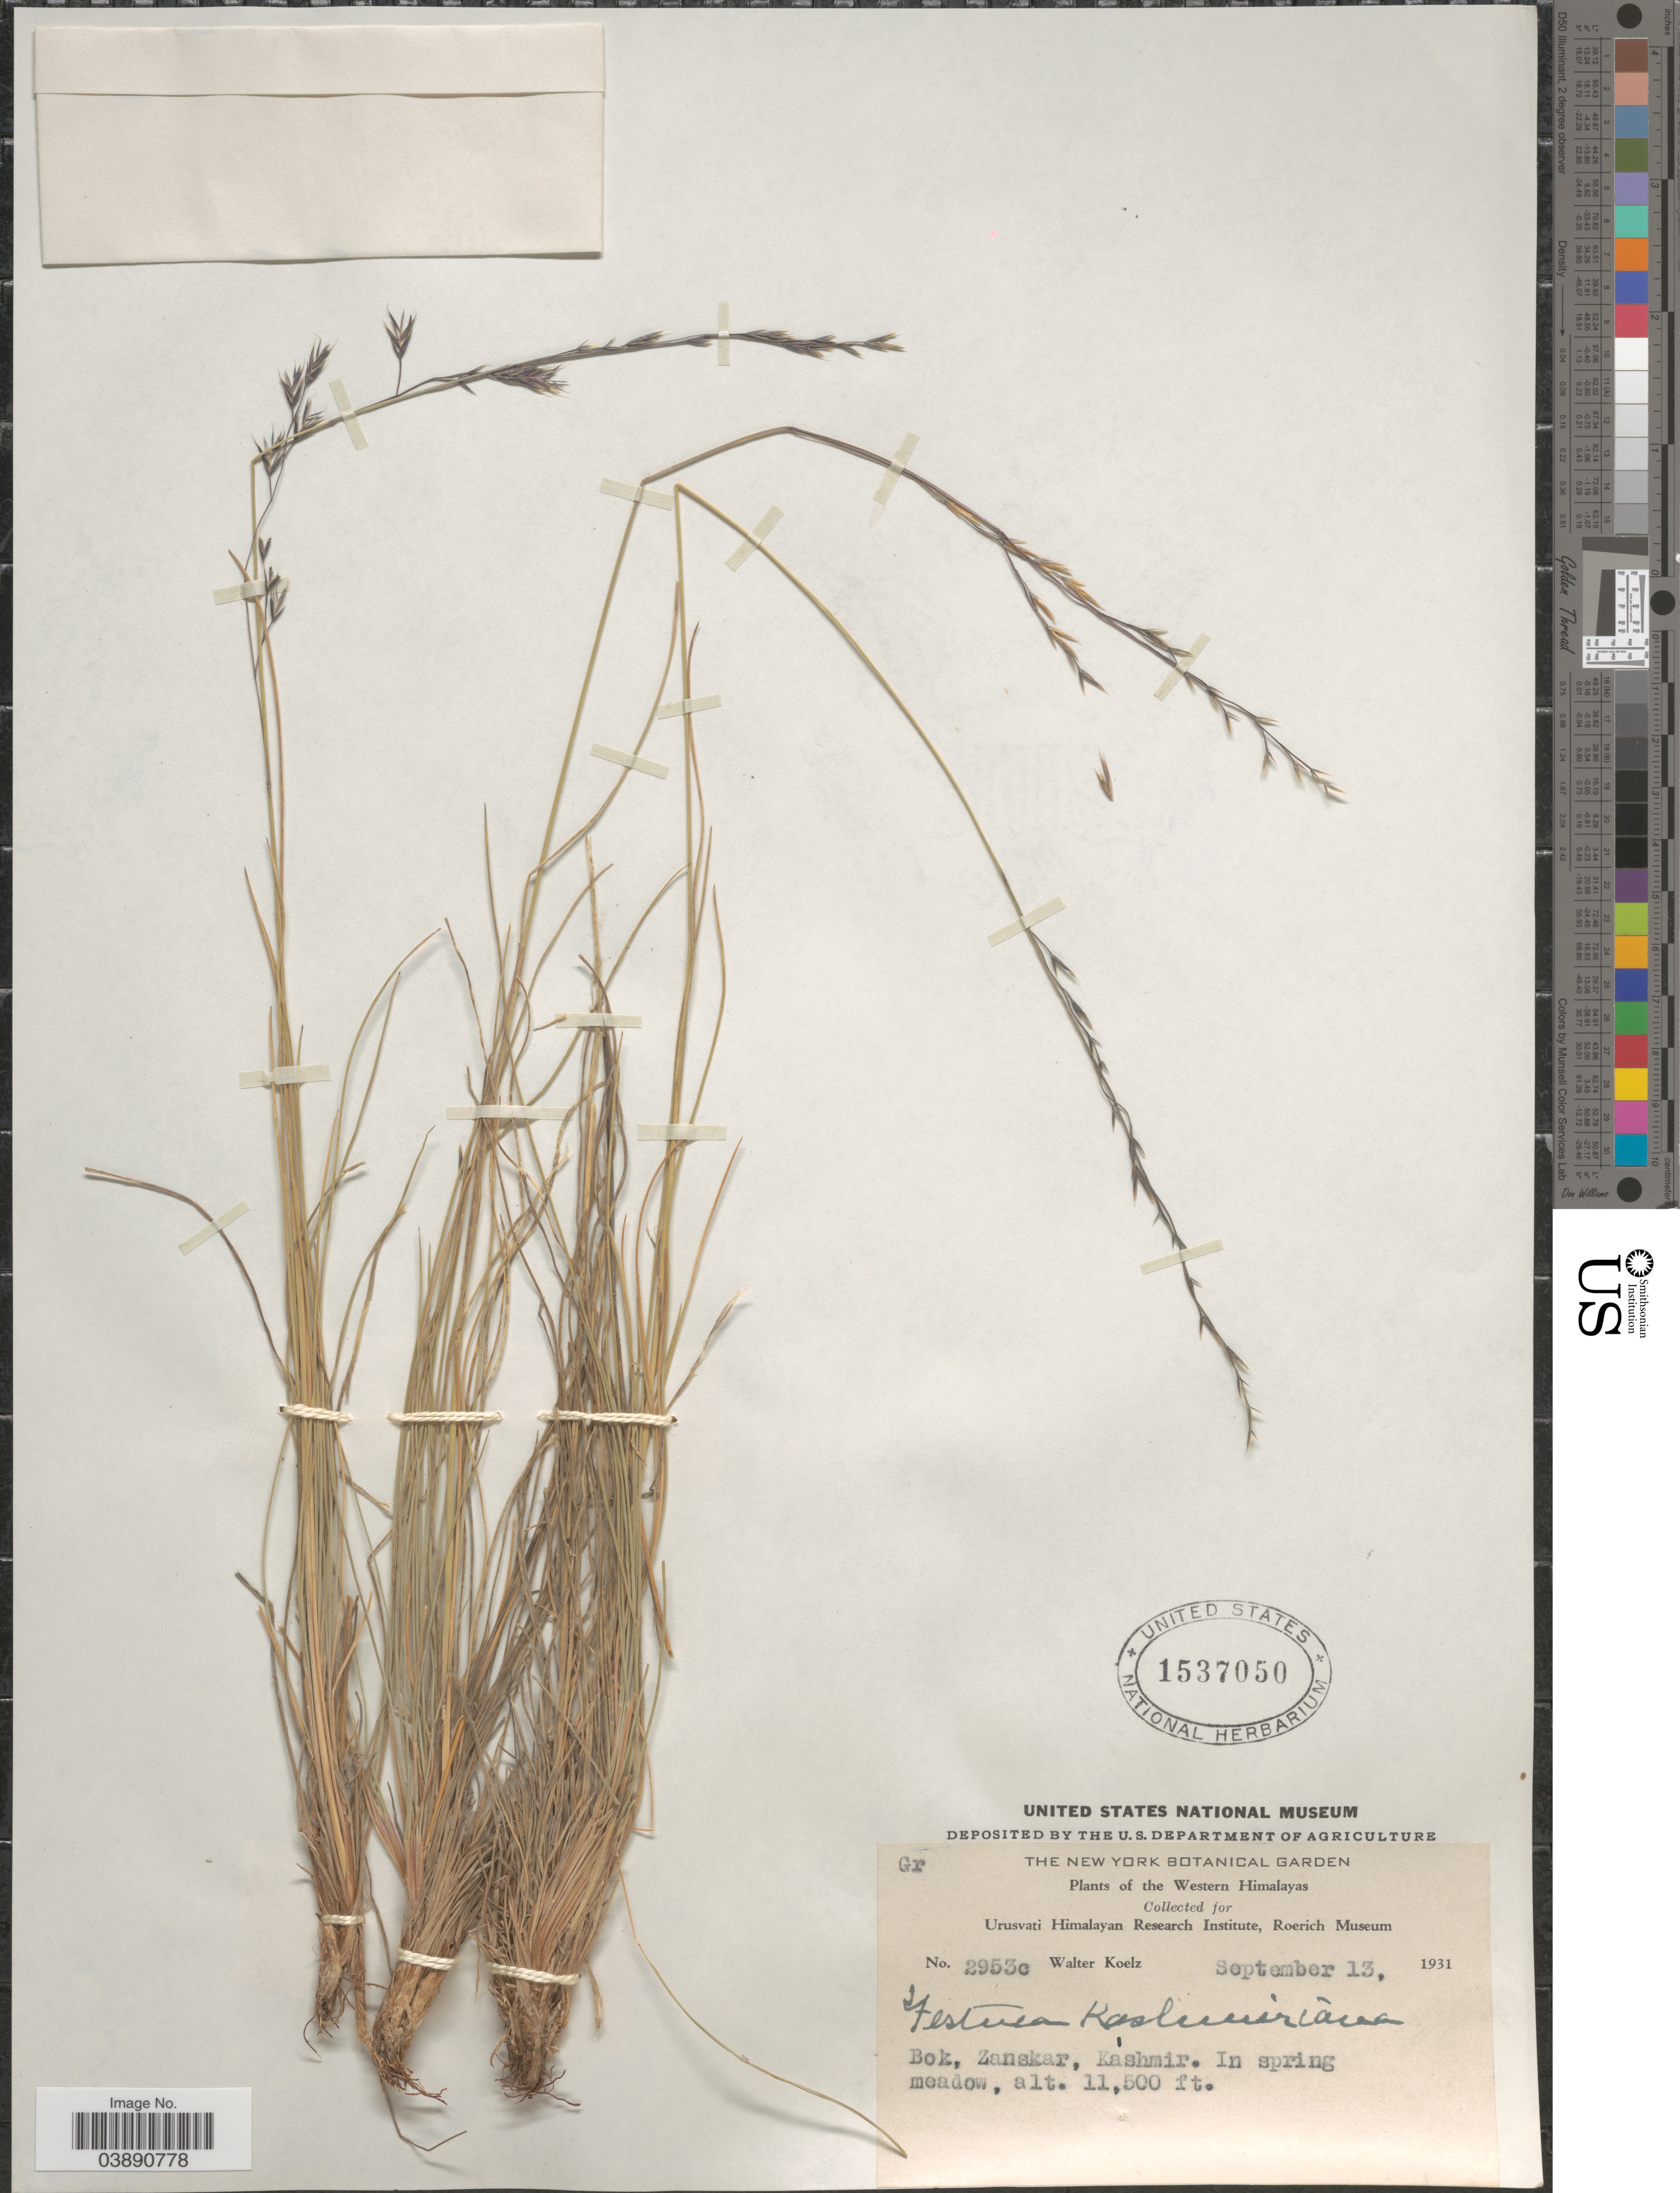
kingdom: Plantae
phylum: Tracheophyta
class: Liliopsida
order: Poales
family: Poaceae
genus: Festuca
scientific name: Festuca kashmiriana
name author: Stapf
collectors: W. N. Koelz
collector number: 2953c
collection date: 1931-09-13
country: India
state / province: Jammu and Kashmir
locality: Western Himalayas. Bok, Zanskar, Kashmir. In spring meadow.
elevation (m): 3505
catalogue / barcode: US 1537050